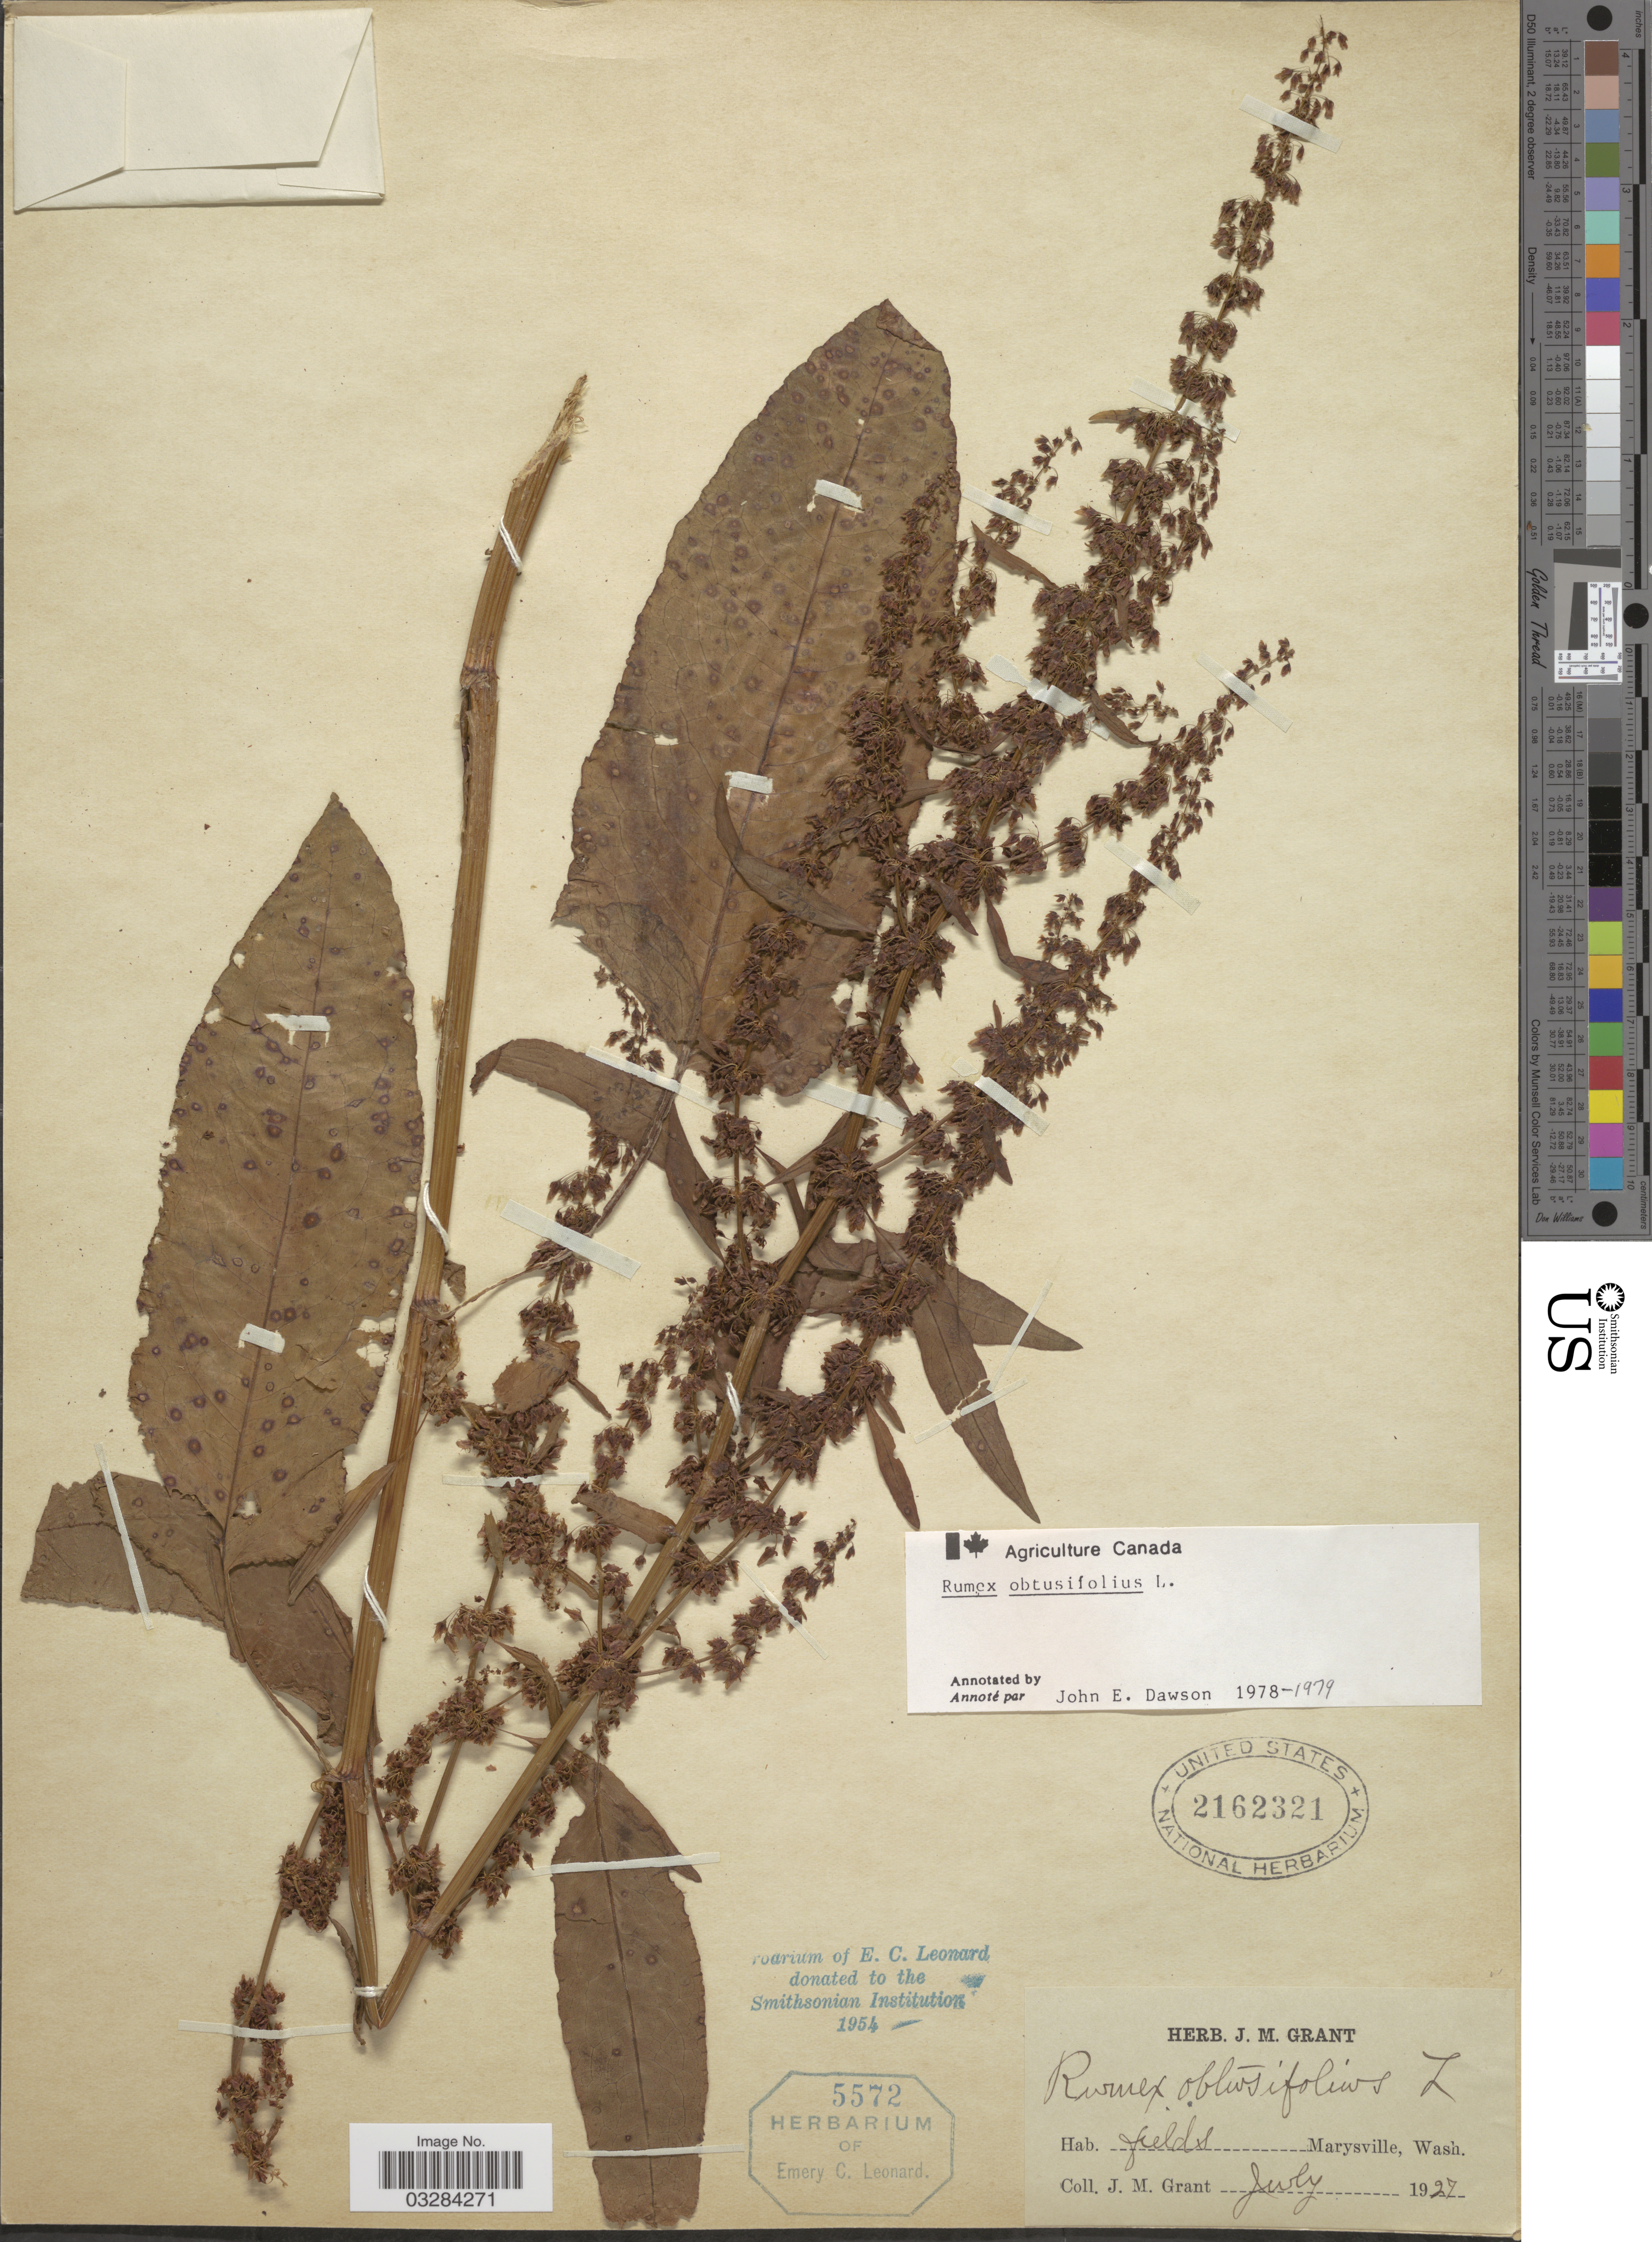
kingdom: Plantae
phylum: Tracheophyta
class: Magnoliopsida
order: Caryophyllales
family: Polygonaceae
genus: Rumex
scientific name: Rumex obtusifolius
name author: L.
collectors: J. M. Grant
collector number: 5572?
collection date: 1927-07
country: United States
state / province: Washington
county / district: Snohomish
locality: Marysville.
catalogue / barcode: US 2162321